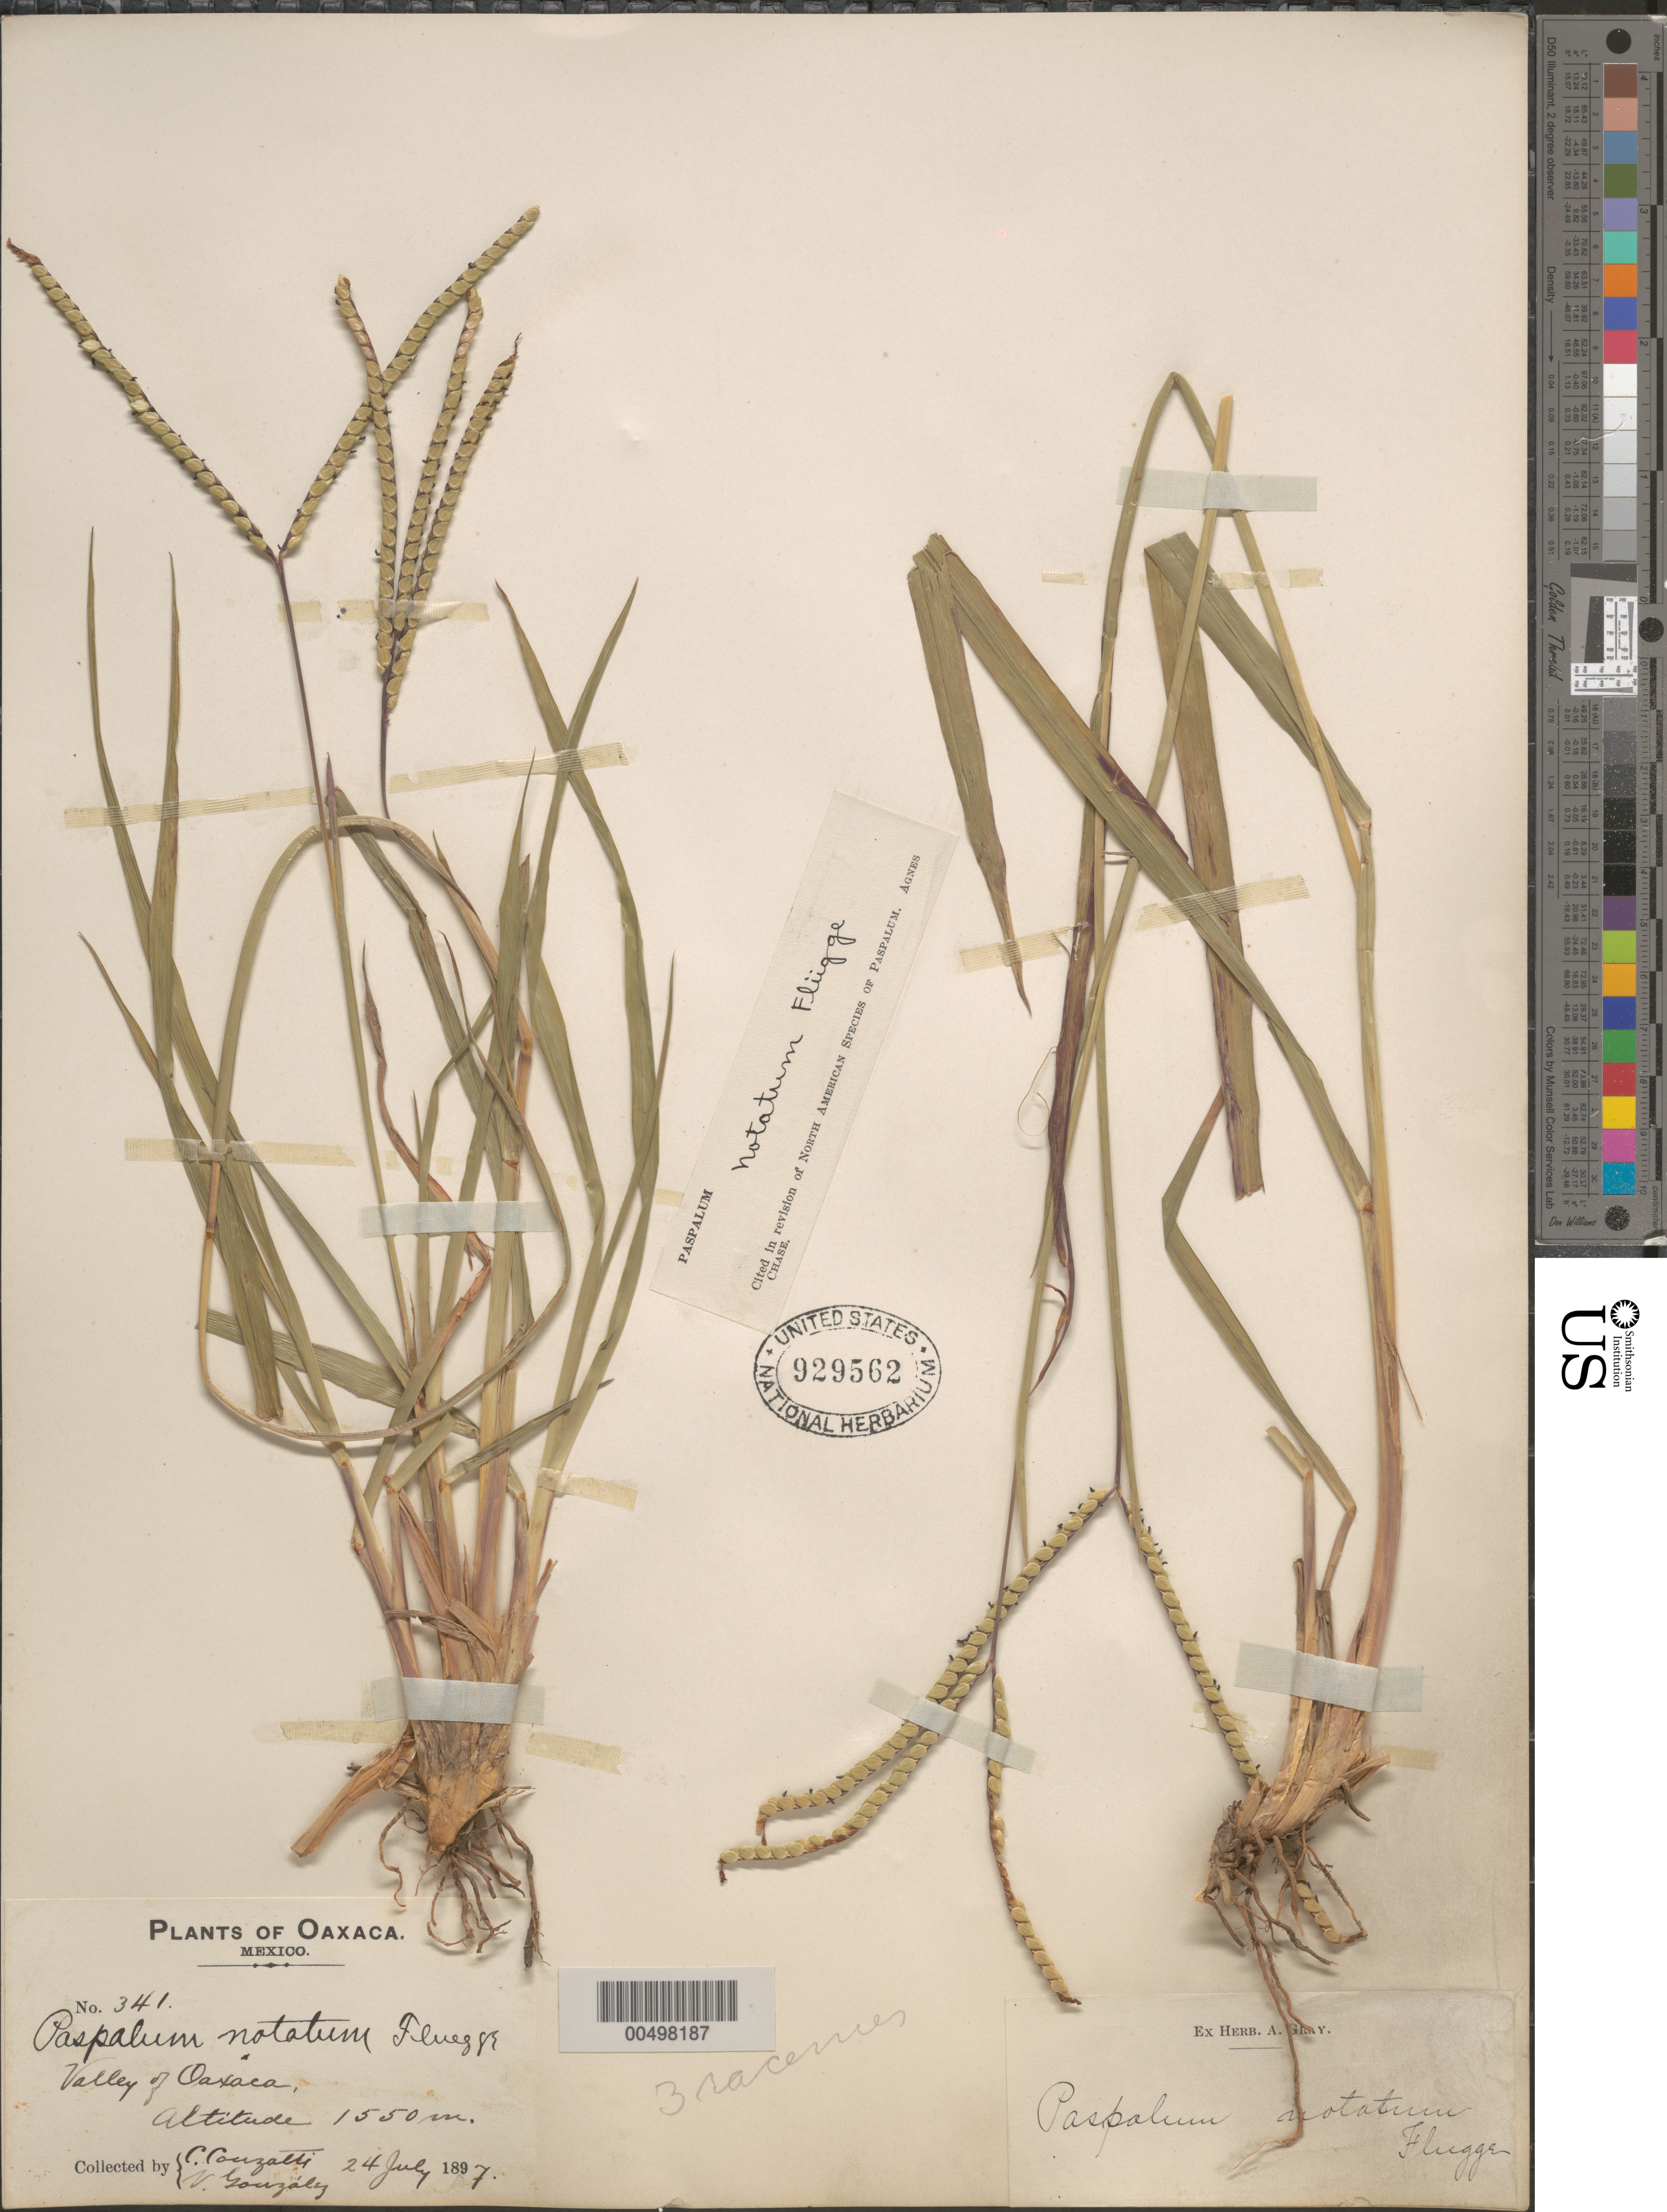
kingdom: Plantae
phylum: Tracheophyta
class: Liliopsida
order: Poales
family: Poaceae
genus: Paspalum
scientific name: Paspalum notatum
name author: Flüggé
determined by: Chase, [M.] Agnes, (US)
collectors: C. Conzatti & V. Gonzalez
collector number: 341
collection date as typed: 24 Jul 1897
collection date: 1897-07-24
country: Mexico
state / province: Oaxaca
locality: Valley of Oaxaca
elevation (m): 1550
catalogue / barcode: US 929562